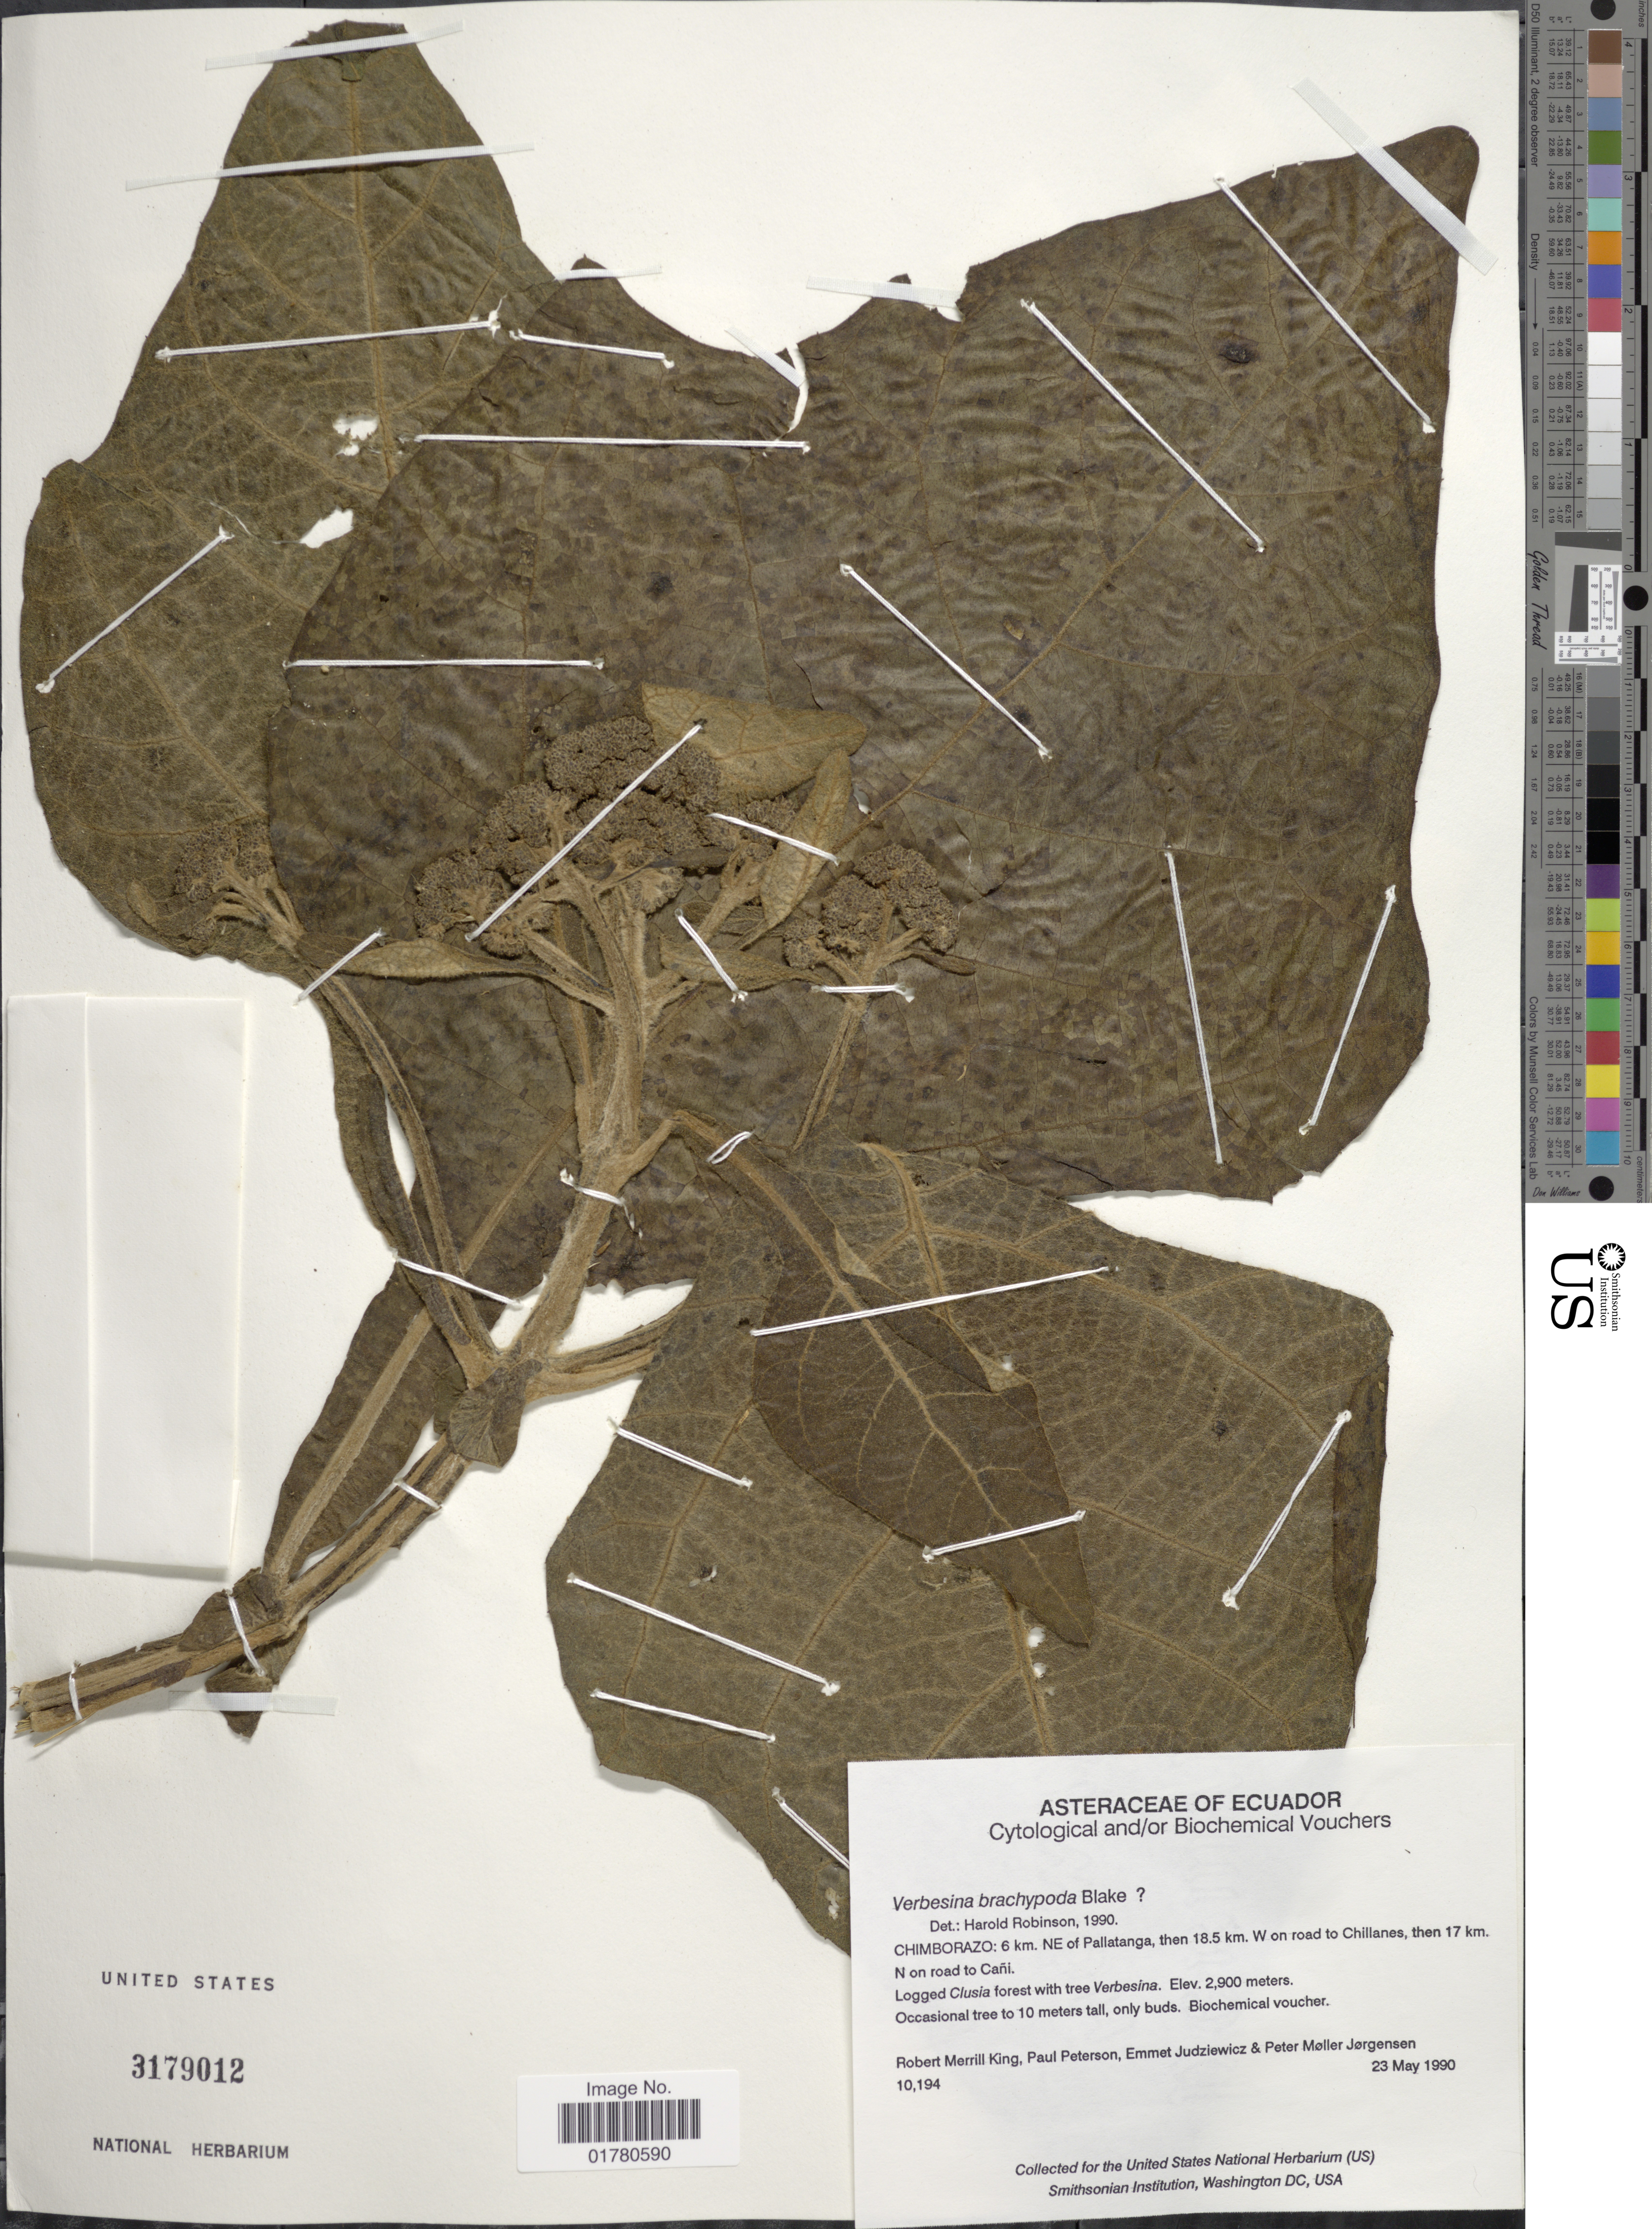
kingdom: Plantae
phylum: Tracheophyta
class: Magnoliopsida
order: Asterales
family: Asteraceae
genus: Verbesina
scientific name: Verbesina brachypoda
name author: S.F. Blake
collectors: R. M. King, P. M. Peterson, E. Judziewicz & P. M. Jørgensen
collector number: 10194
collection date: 1990-05-23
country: Ecuador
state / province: Chimborazo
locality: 6 km NE of Pallatanga, then 18.5 km W on road to Chillanes, then 17 km N of road to Cañi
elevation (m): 2900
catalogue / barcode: US 3179012